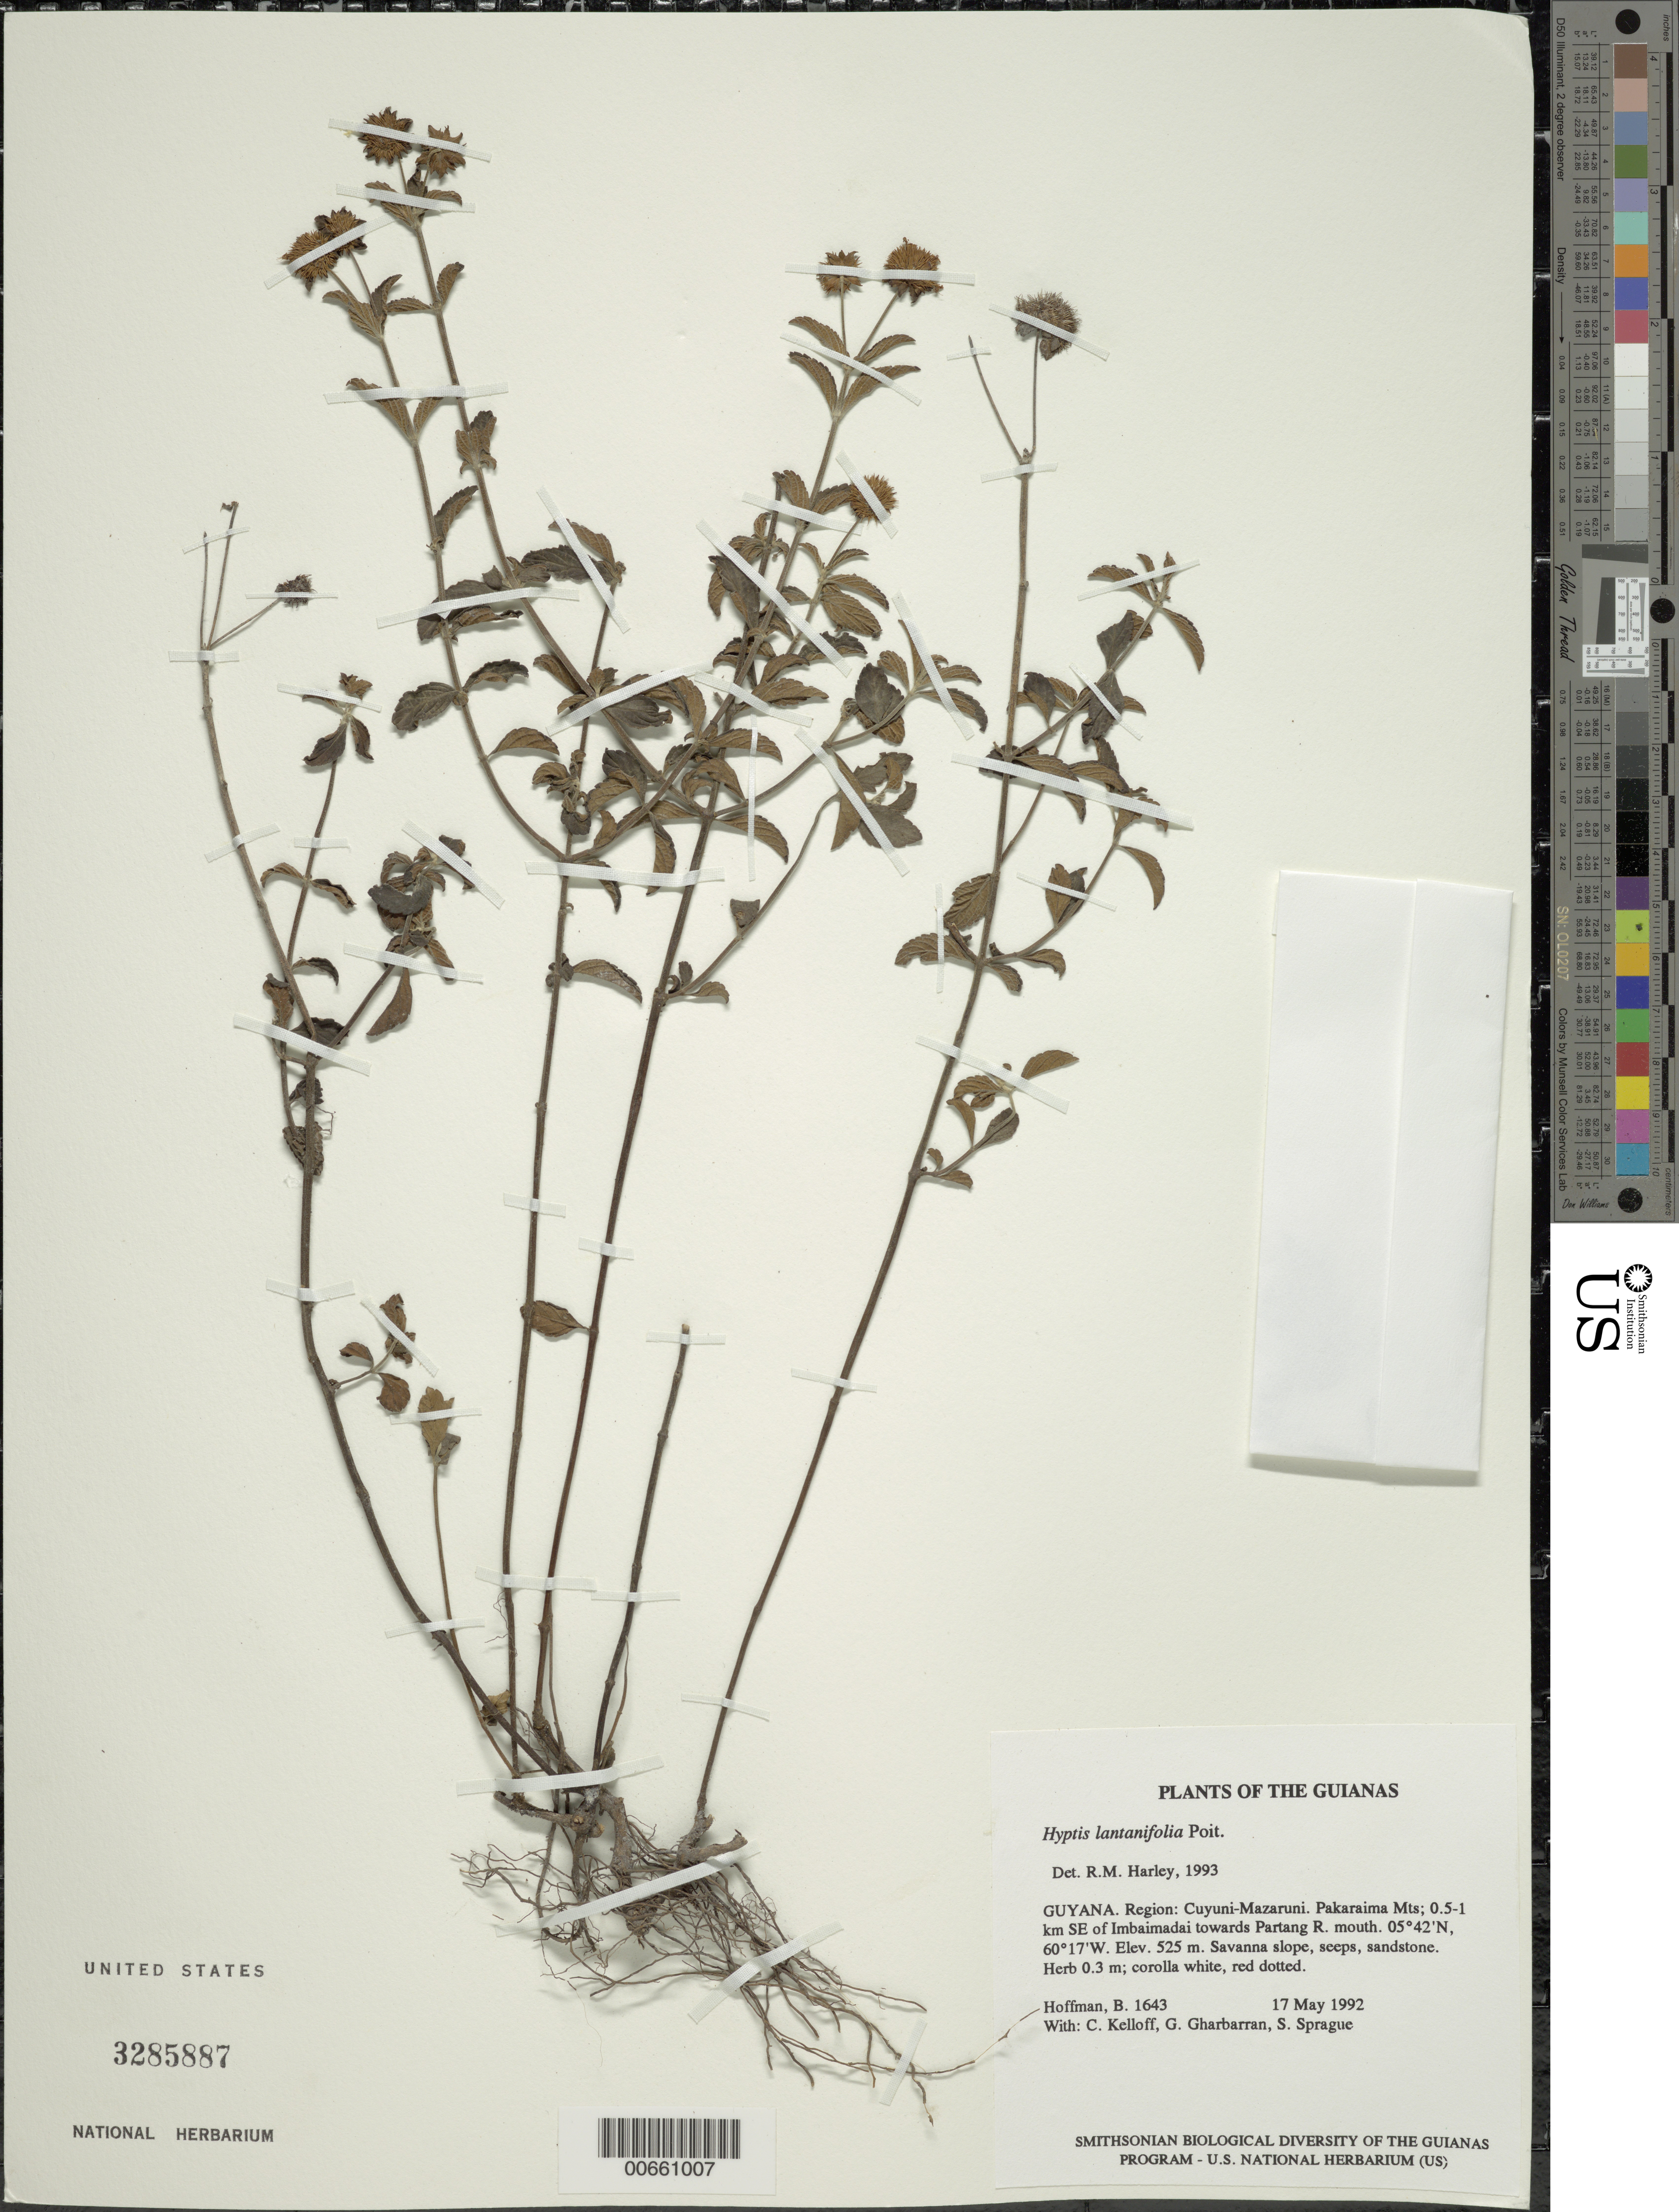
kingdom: Plantae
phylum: Tracheophyta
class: Magnoliopsida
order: Lamiales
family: Lamiaceae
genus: Hyptis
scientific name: Hyptis lantanifolia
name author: Poit.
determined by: Harley, R. M.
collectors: B. Hoffman, C. L. Kelloff, G. Gharbarran & S. Sprague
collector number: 1643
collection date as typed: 17 May 1992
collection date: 1992-05-17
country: Guyana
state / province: Cuyuni-Mazaruni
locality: Pakaraima Mts; 0.5-1 km SE of Imbaimadai towards Partang River mouth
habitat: Savanna slope, seeps, sandstone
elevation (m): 525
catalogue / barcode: US 3285887